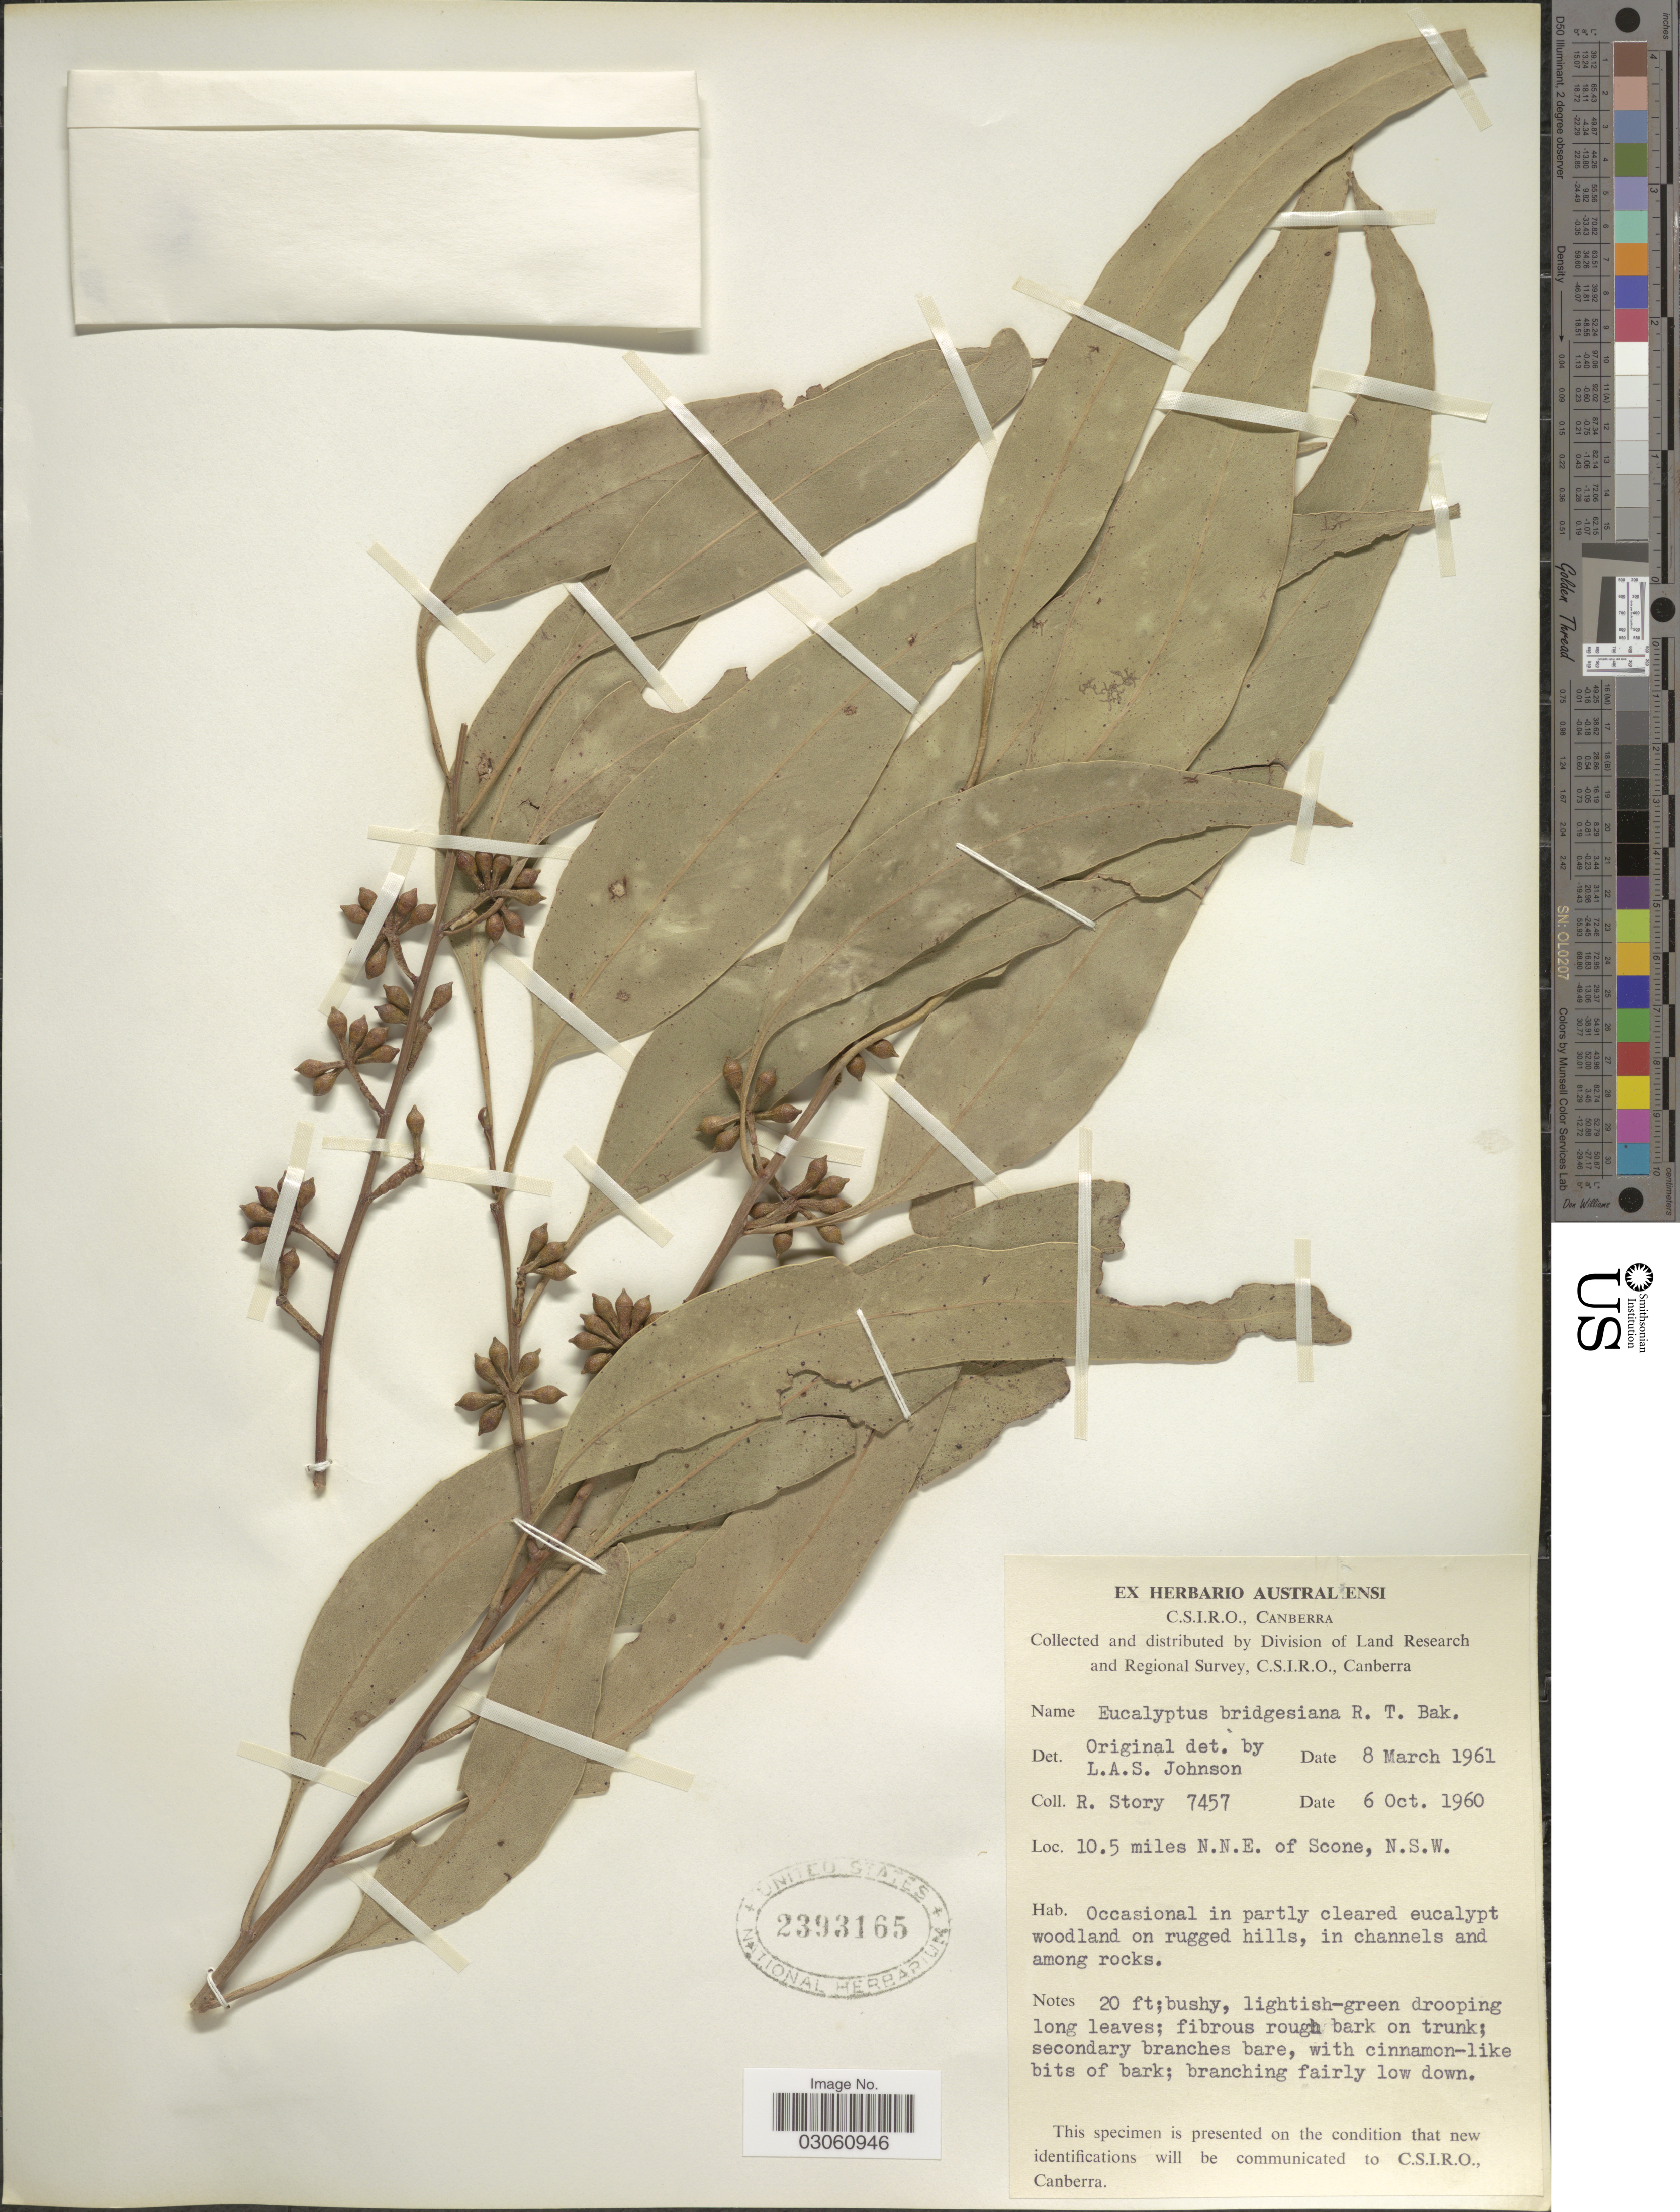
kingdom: Plantae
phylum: Tracheophyta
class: Magnoliopsida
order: Myrtales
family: Myrtaceae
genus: Eucalyptus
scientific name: Eucalyptus bridgesiana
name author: R.T. Baker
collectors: R. Story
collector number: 7457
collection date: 1960-10-06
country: Australia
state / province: New South Wales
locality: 10.5 miles N.N.E. of Scone, N.S.W.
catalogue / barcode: US 2393165